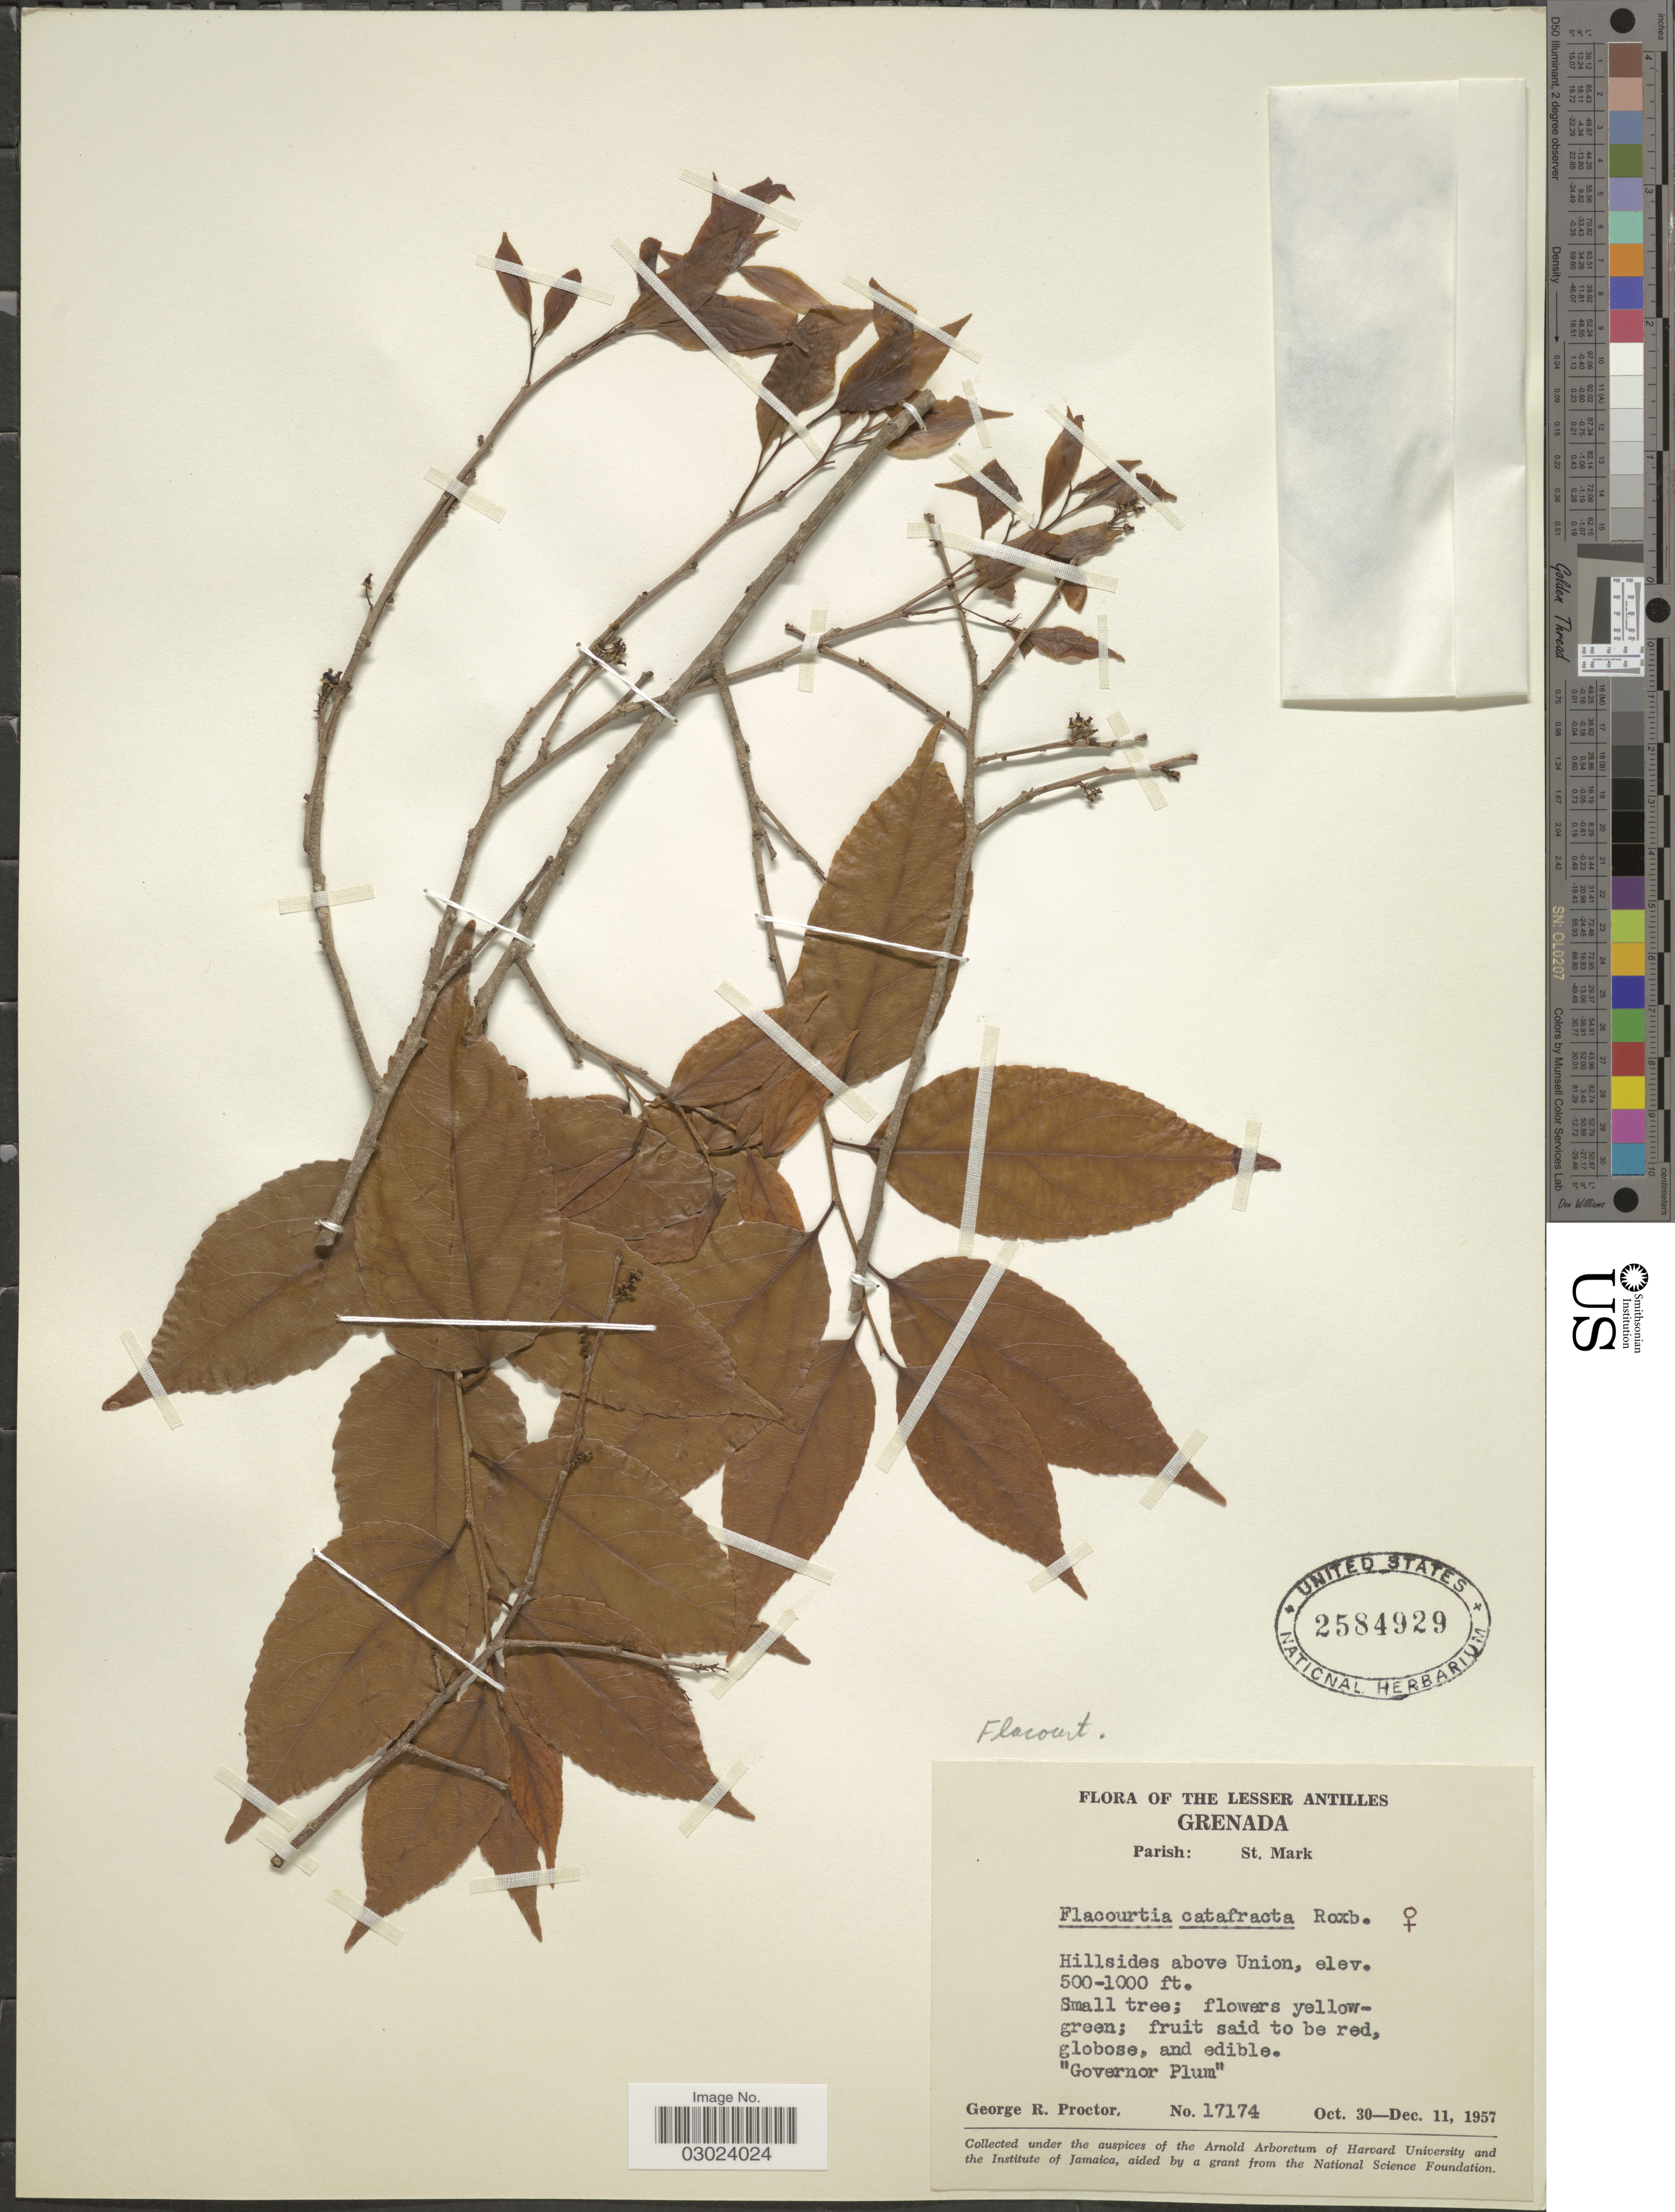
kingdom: Plantae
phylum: Tracheophyta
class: Magnoliopsida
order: Malpighiales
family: Salicaceae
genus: Flacourtia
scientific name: Flacourtia jangomas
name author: (Lour.) Raeusch.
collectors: G. Proctor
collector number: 17174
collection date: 1957-10-30/1957-12-11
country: Grenada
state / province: Saint Mark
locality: The Lesser Antilles. Parish: St. Mark. Hillsides above Union.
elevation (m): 152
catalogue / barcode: US 2584929